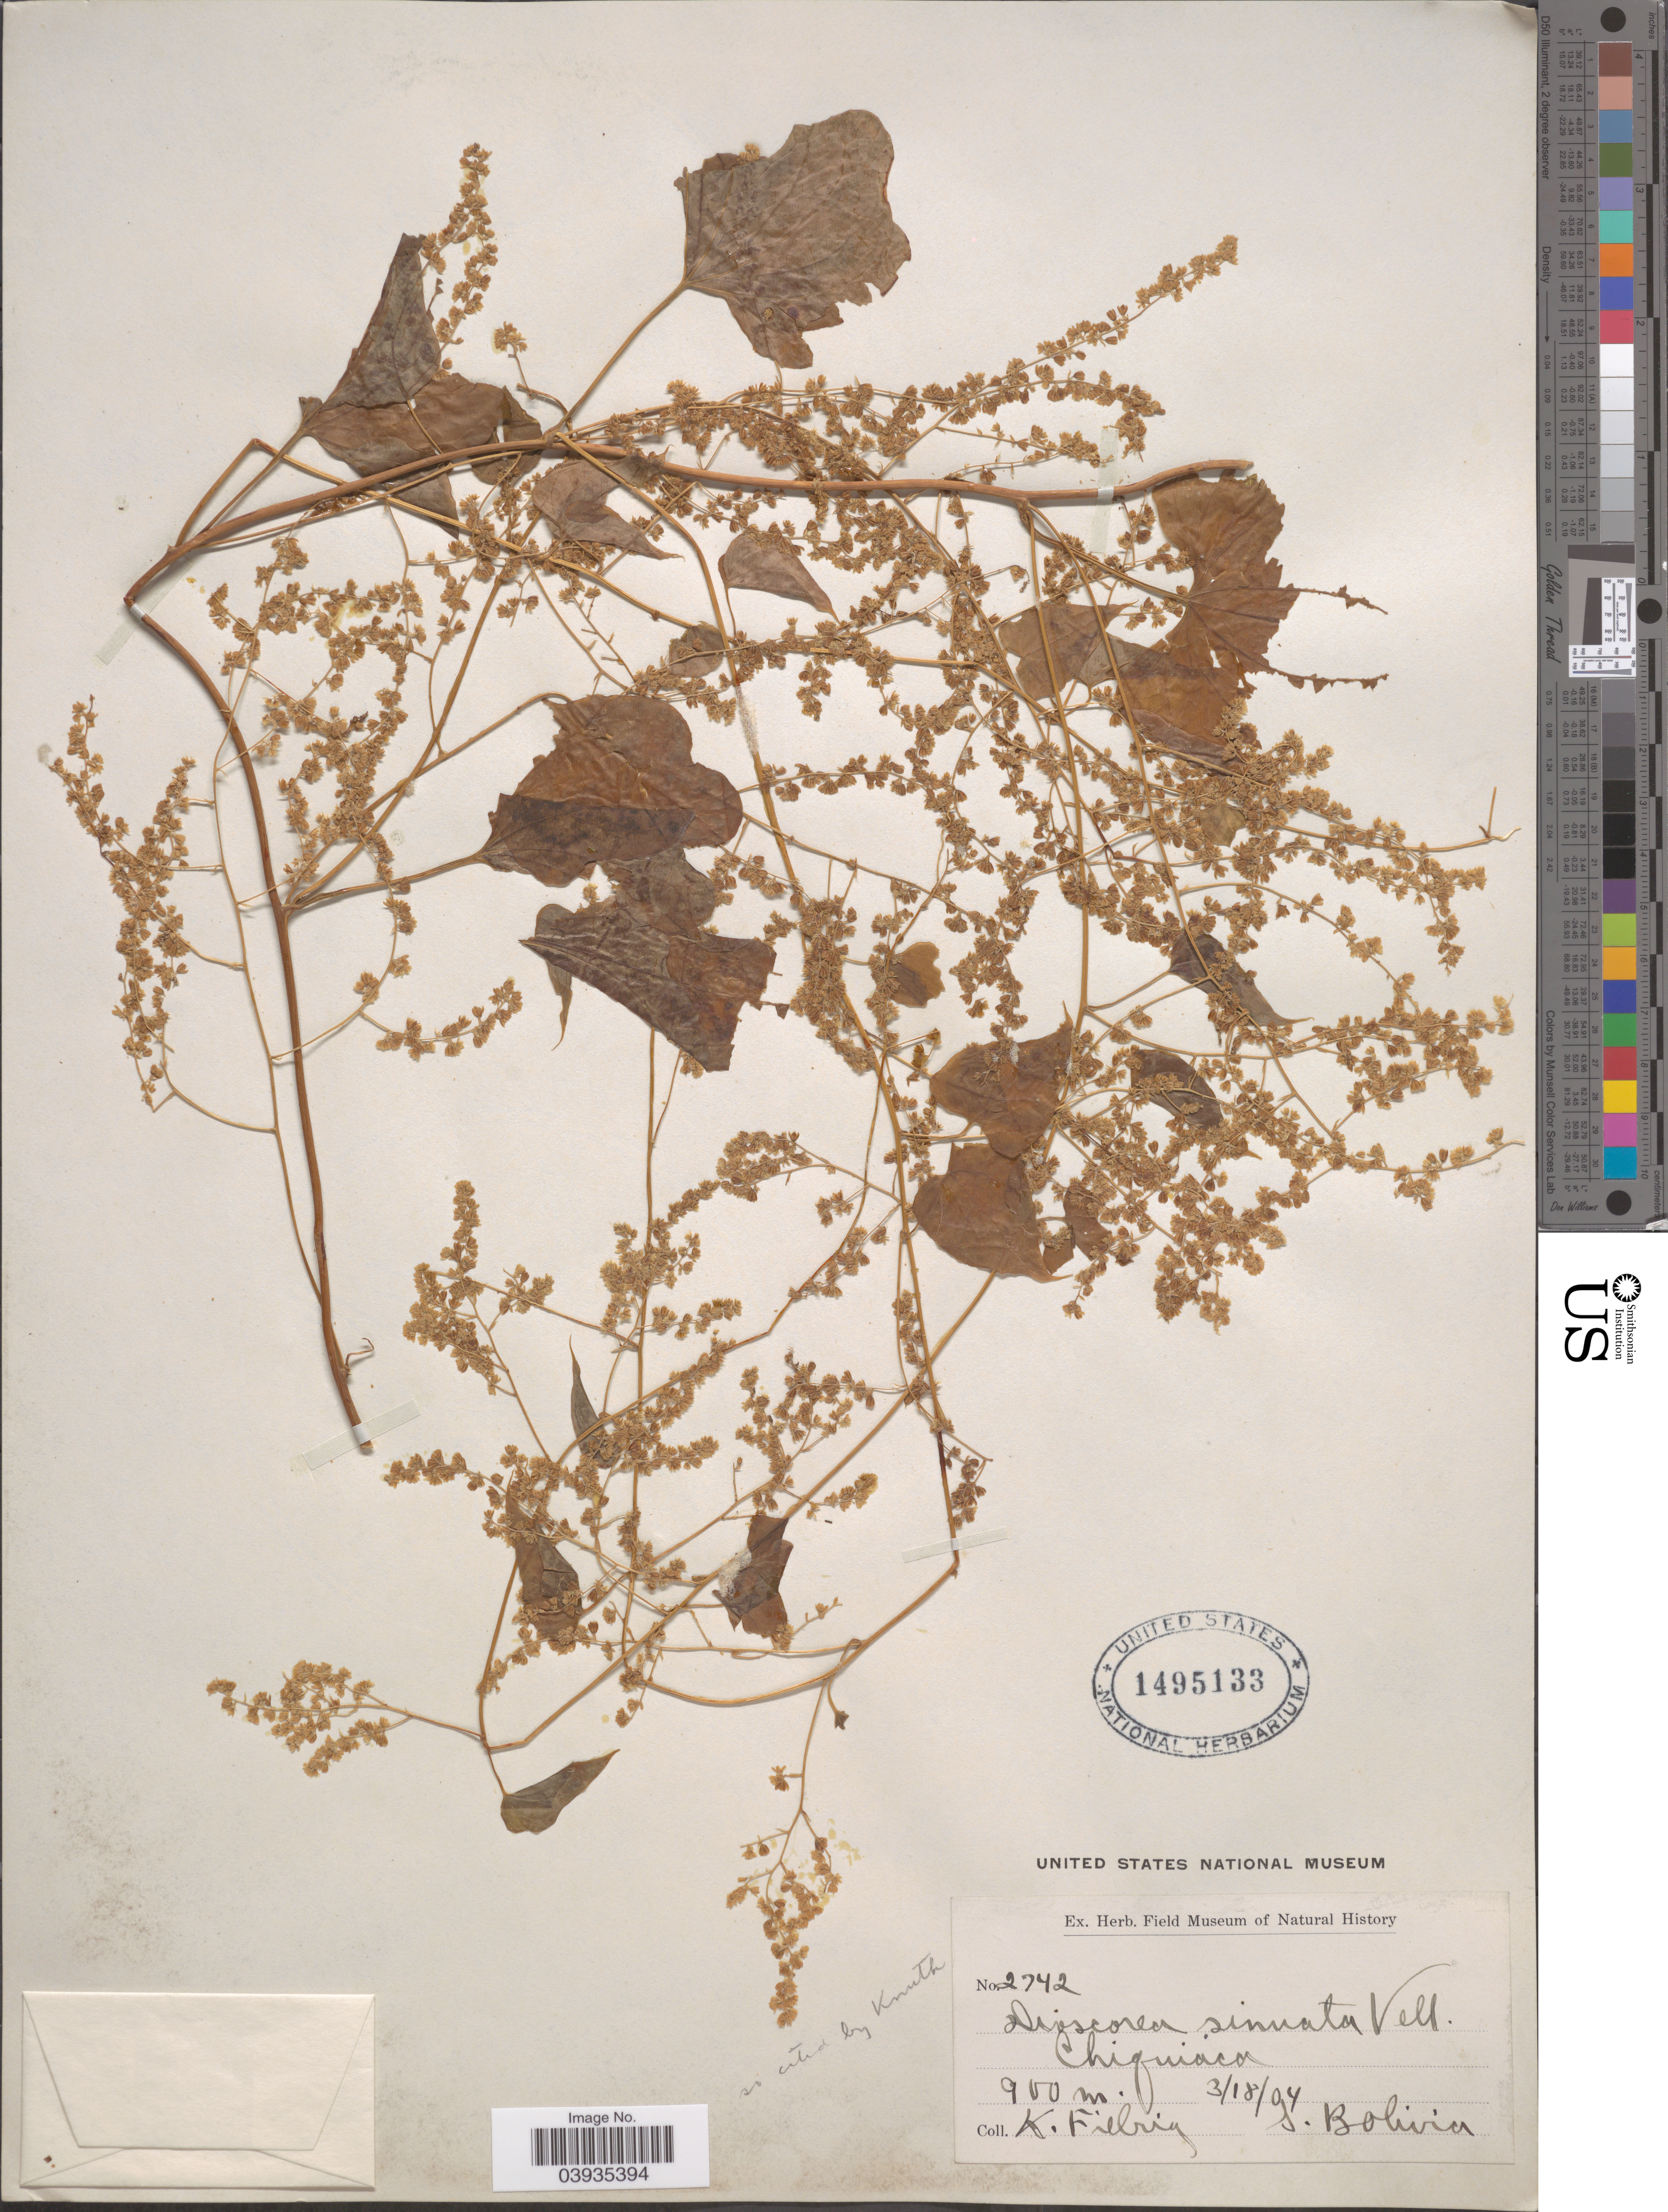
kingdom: Plantae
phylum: Tracheophyta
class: Liliopsida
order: Dioscoreales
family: Dioscoreaceae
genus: Dioscorea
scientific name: Dioscorea sinuata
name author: Vell.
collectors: K. Fiebrig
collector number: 2742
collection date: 1904-03-18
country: Bolivia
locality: Chiguioca. S. Bolivia.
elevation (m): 900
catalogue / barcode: US 1495133